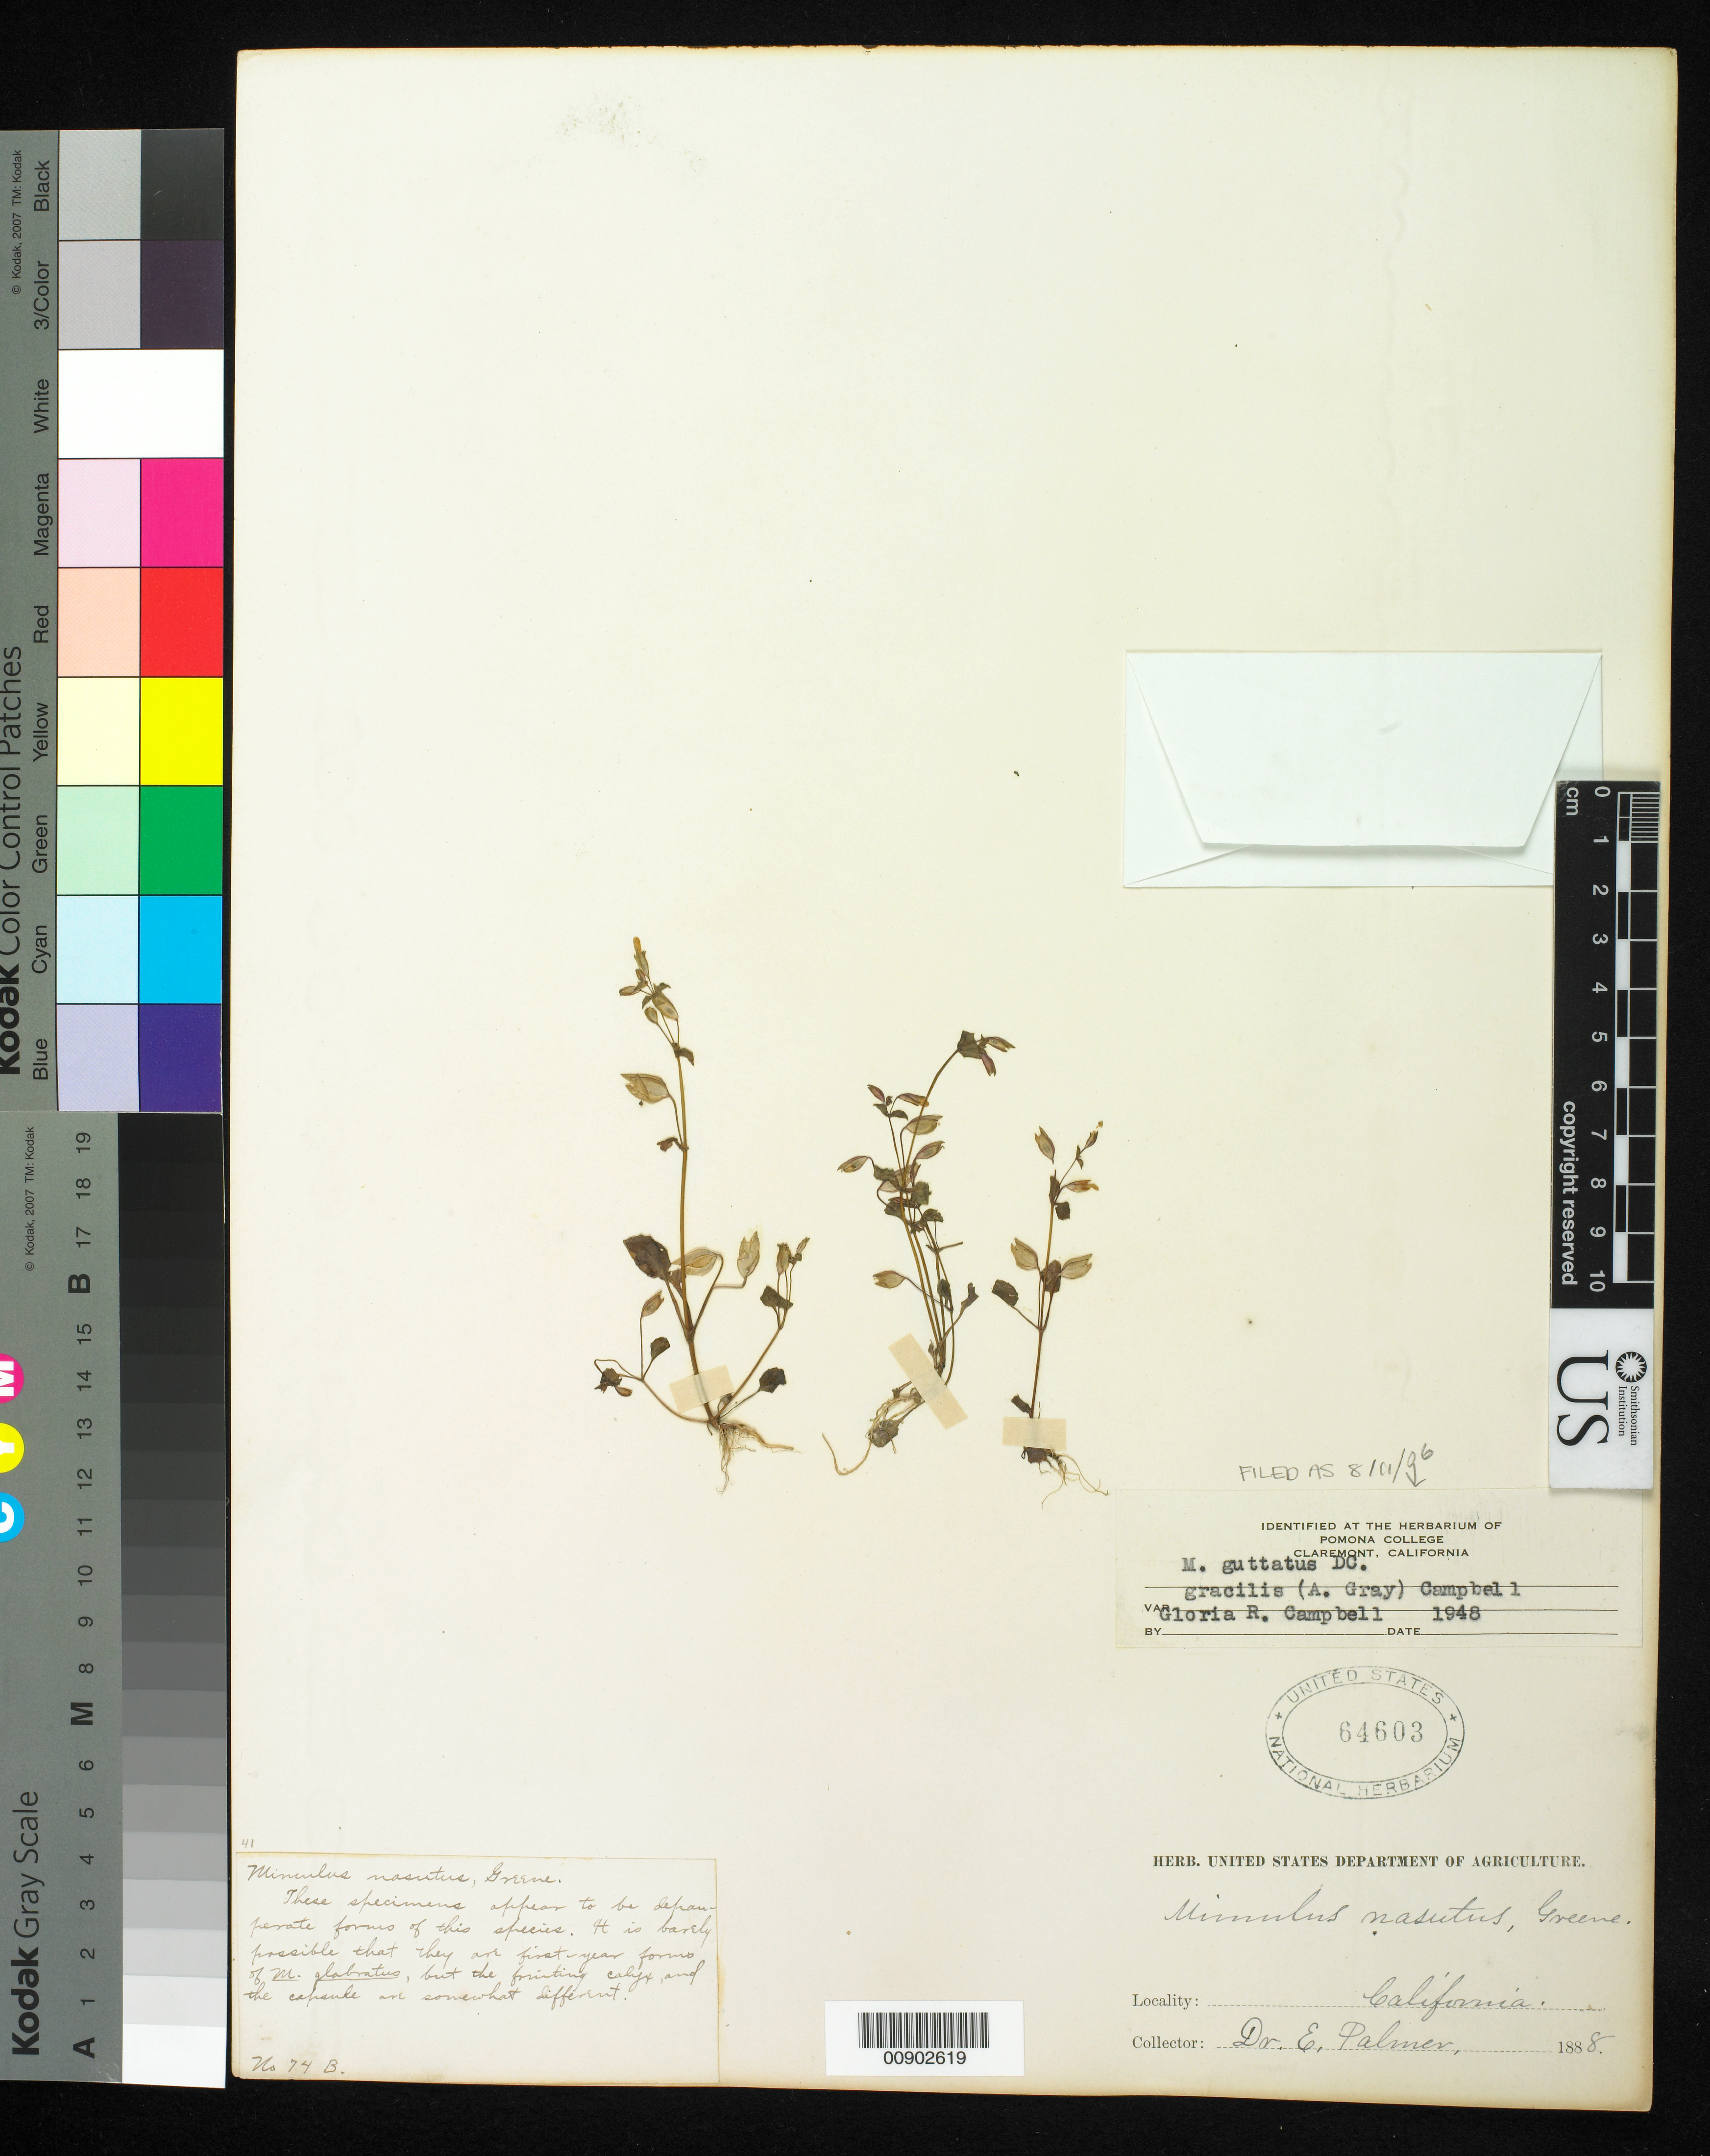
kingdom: Plantae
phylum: Tracheophyta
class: Magnoliopsida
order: Lamiales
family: Phrymaceae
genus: Mimulus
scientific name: Mimulus guttatus var. gracilis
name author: (A. Gray) G.R. Campb.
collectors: E. Palmer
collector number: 74 B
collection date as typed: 1888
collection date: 1888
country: United States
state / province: California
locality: California.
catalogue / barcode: US 64603